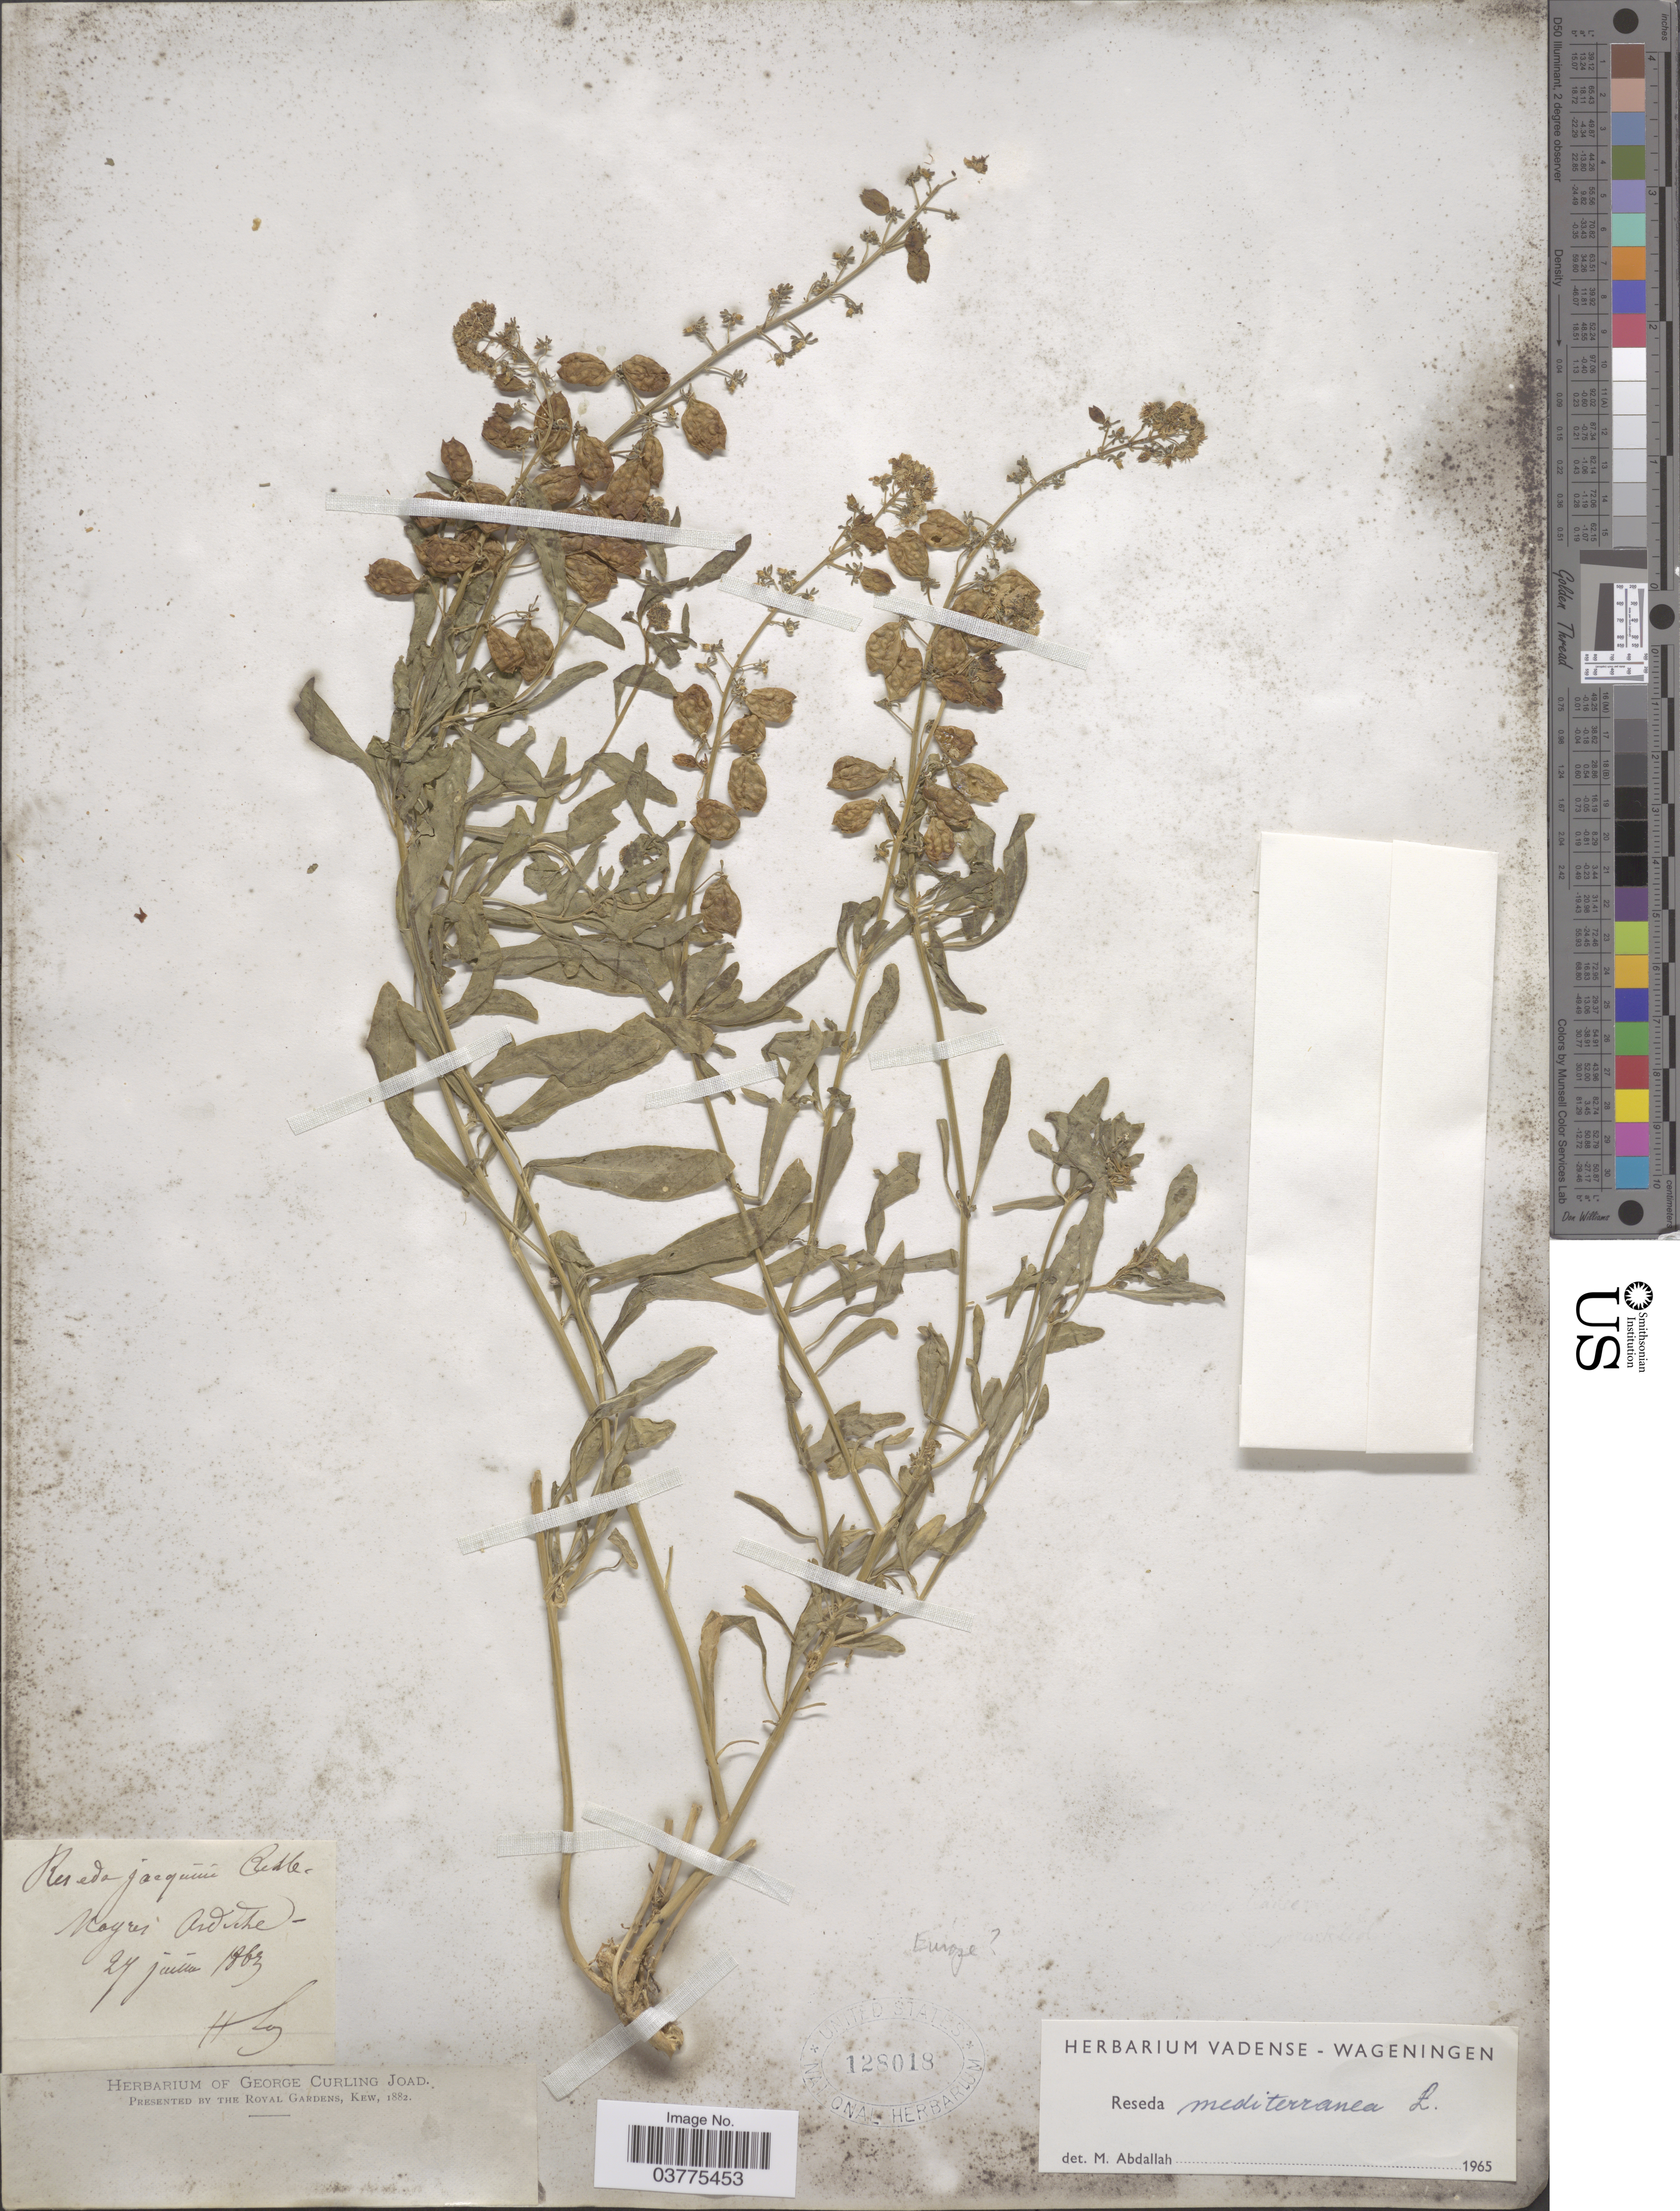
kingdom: Plantae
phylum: Tracheophyta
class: Magnoliopsida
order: Brassicales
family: Resedaceae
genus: Reseda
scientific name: Reseda mediterranea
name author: Jacq.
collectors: H. G.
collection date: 1863-07-27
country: France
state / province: Auvergne-Rhône-Alpes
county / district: Ardèche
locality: Mayres Ardeche. Europe.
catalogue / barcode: US 128018